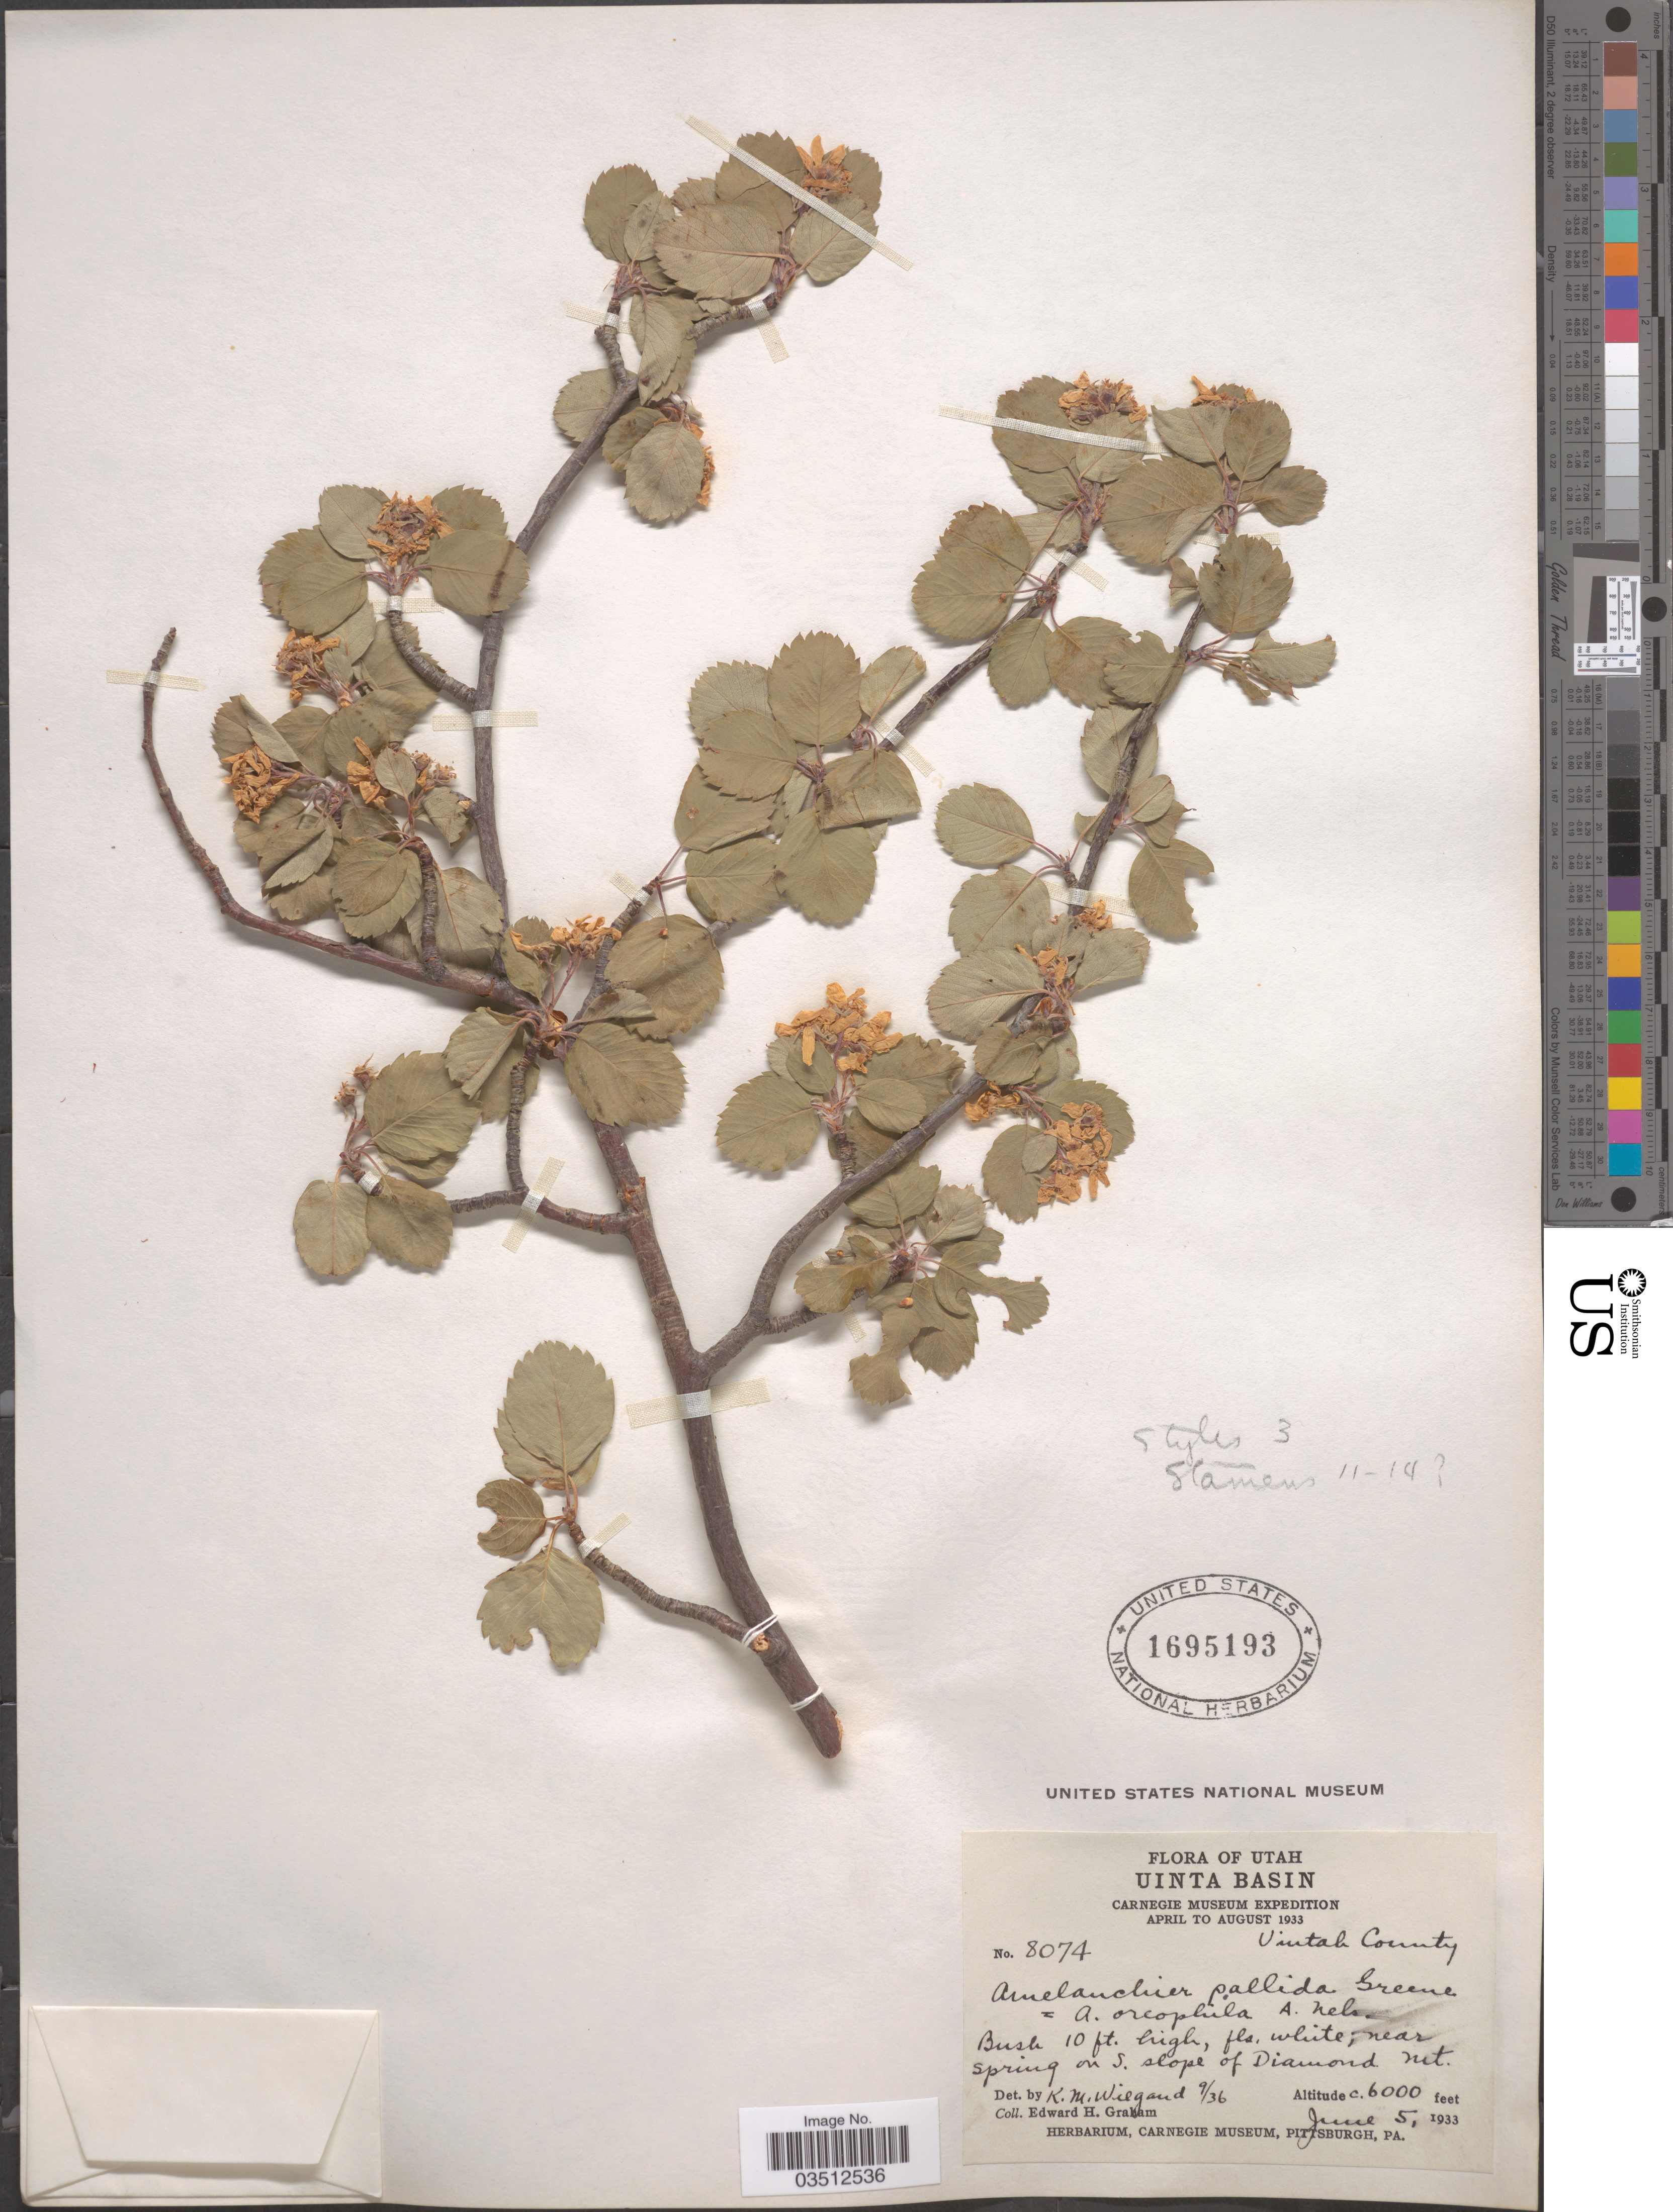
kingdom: Plantae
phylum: Tracheophyta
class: Magnoliopsida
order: Rosales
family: Rosaceae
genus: Amelanchier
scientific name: Amelanchier pallida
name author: Greene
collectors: E. H. Graham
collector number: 8074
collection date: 1933-06-05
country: United States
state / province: Utah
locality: Uinta Basin. Near spring on S. slope of Diamond Mt.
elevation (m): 1829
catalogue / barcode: US 1695193